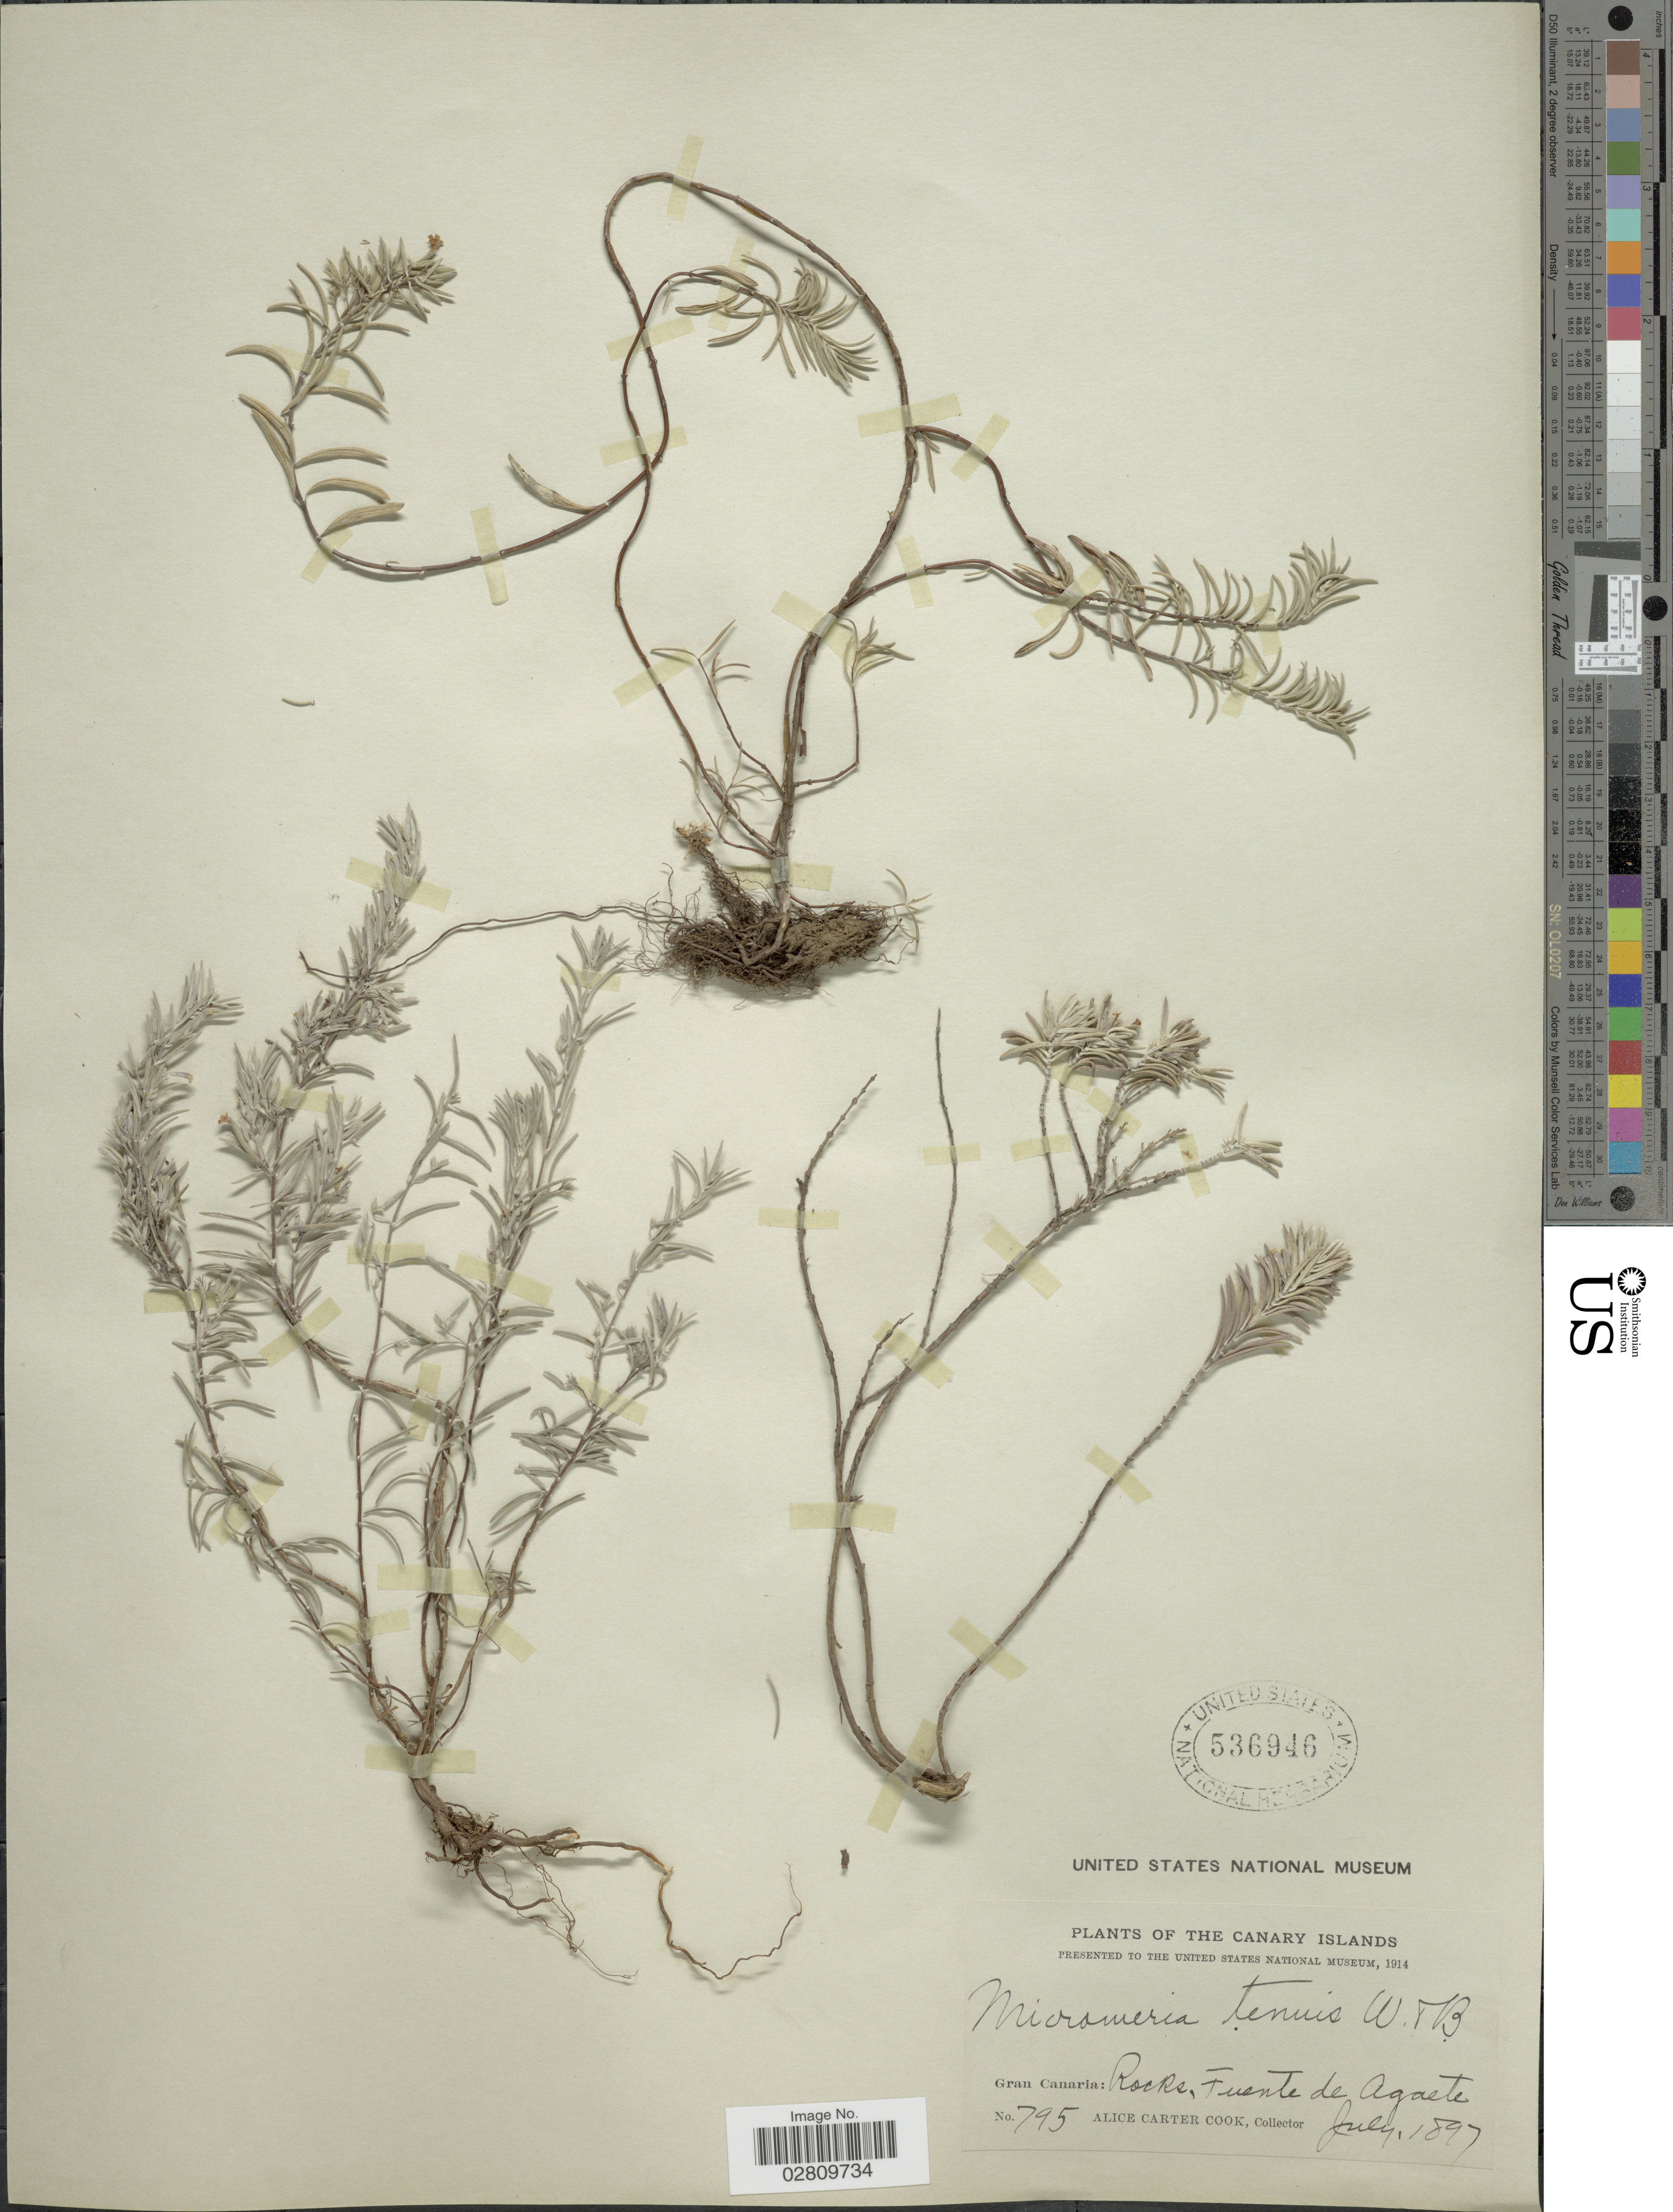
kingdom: Plantae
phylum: Tracheophyta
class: Magnoliopsida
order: Lamiales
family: Lamiaceae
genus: Micromeria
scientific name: Micromeria tenuis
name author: (Link) D.A. Webb & Berthel.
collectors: Alice C. Cook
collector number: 795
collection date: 1897-07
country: Spain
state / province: Canarias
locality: Canary Islands. Gran Canaria: Rocks, Fuente de Agaete.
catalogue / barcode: US 536946